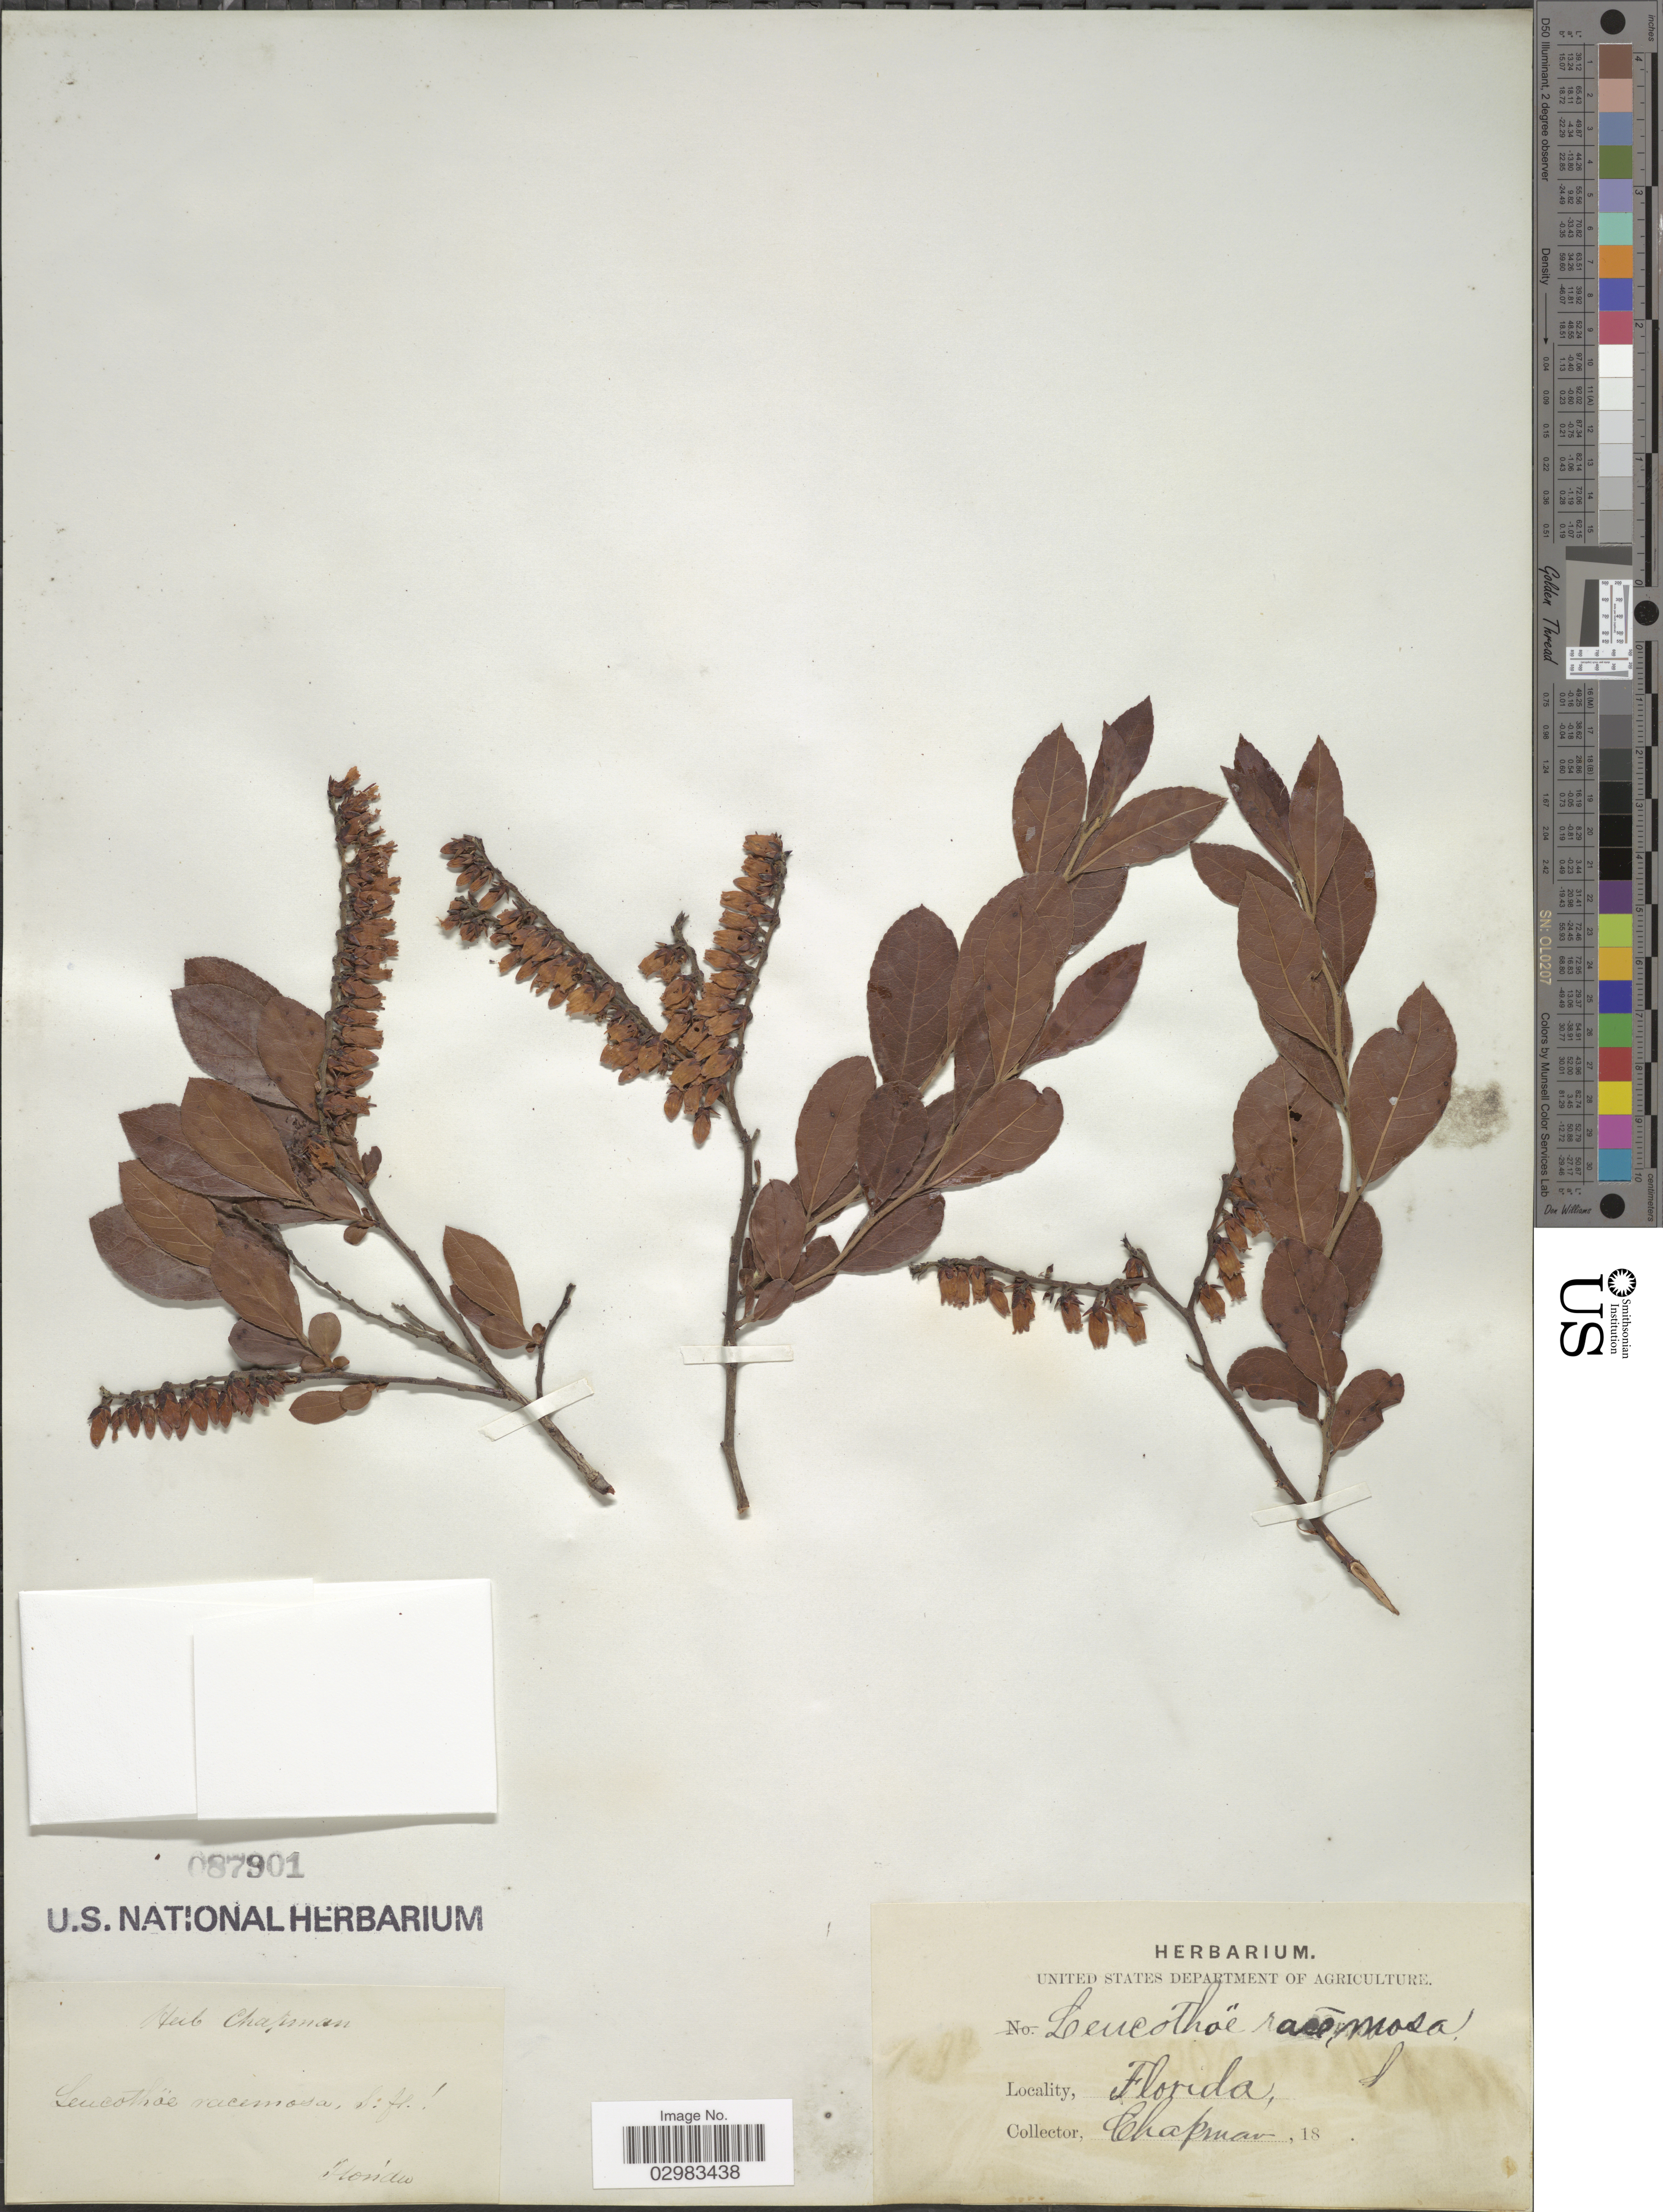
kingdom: Plantae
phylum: Tracheophyta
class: Magnoliopsida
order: Ericales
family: Ericaceae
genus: Leucothoe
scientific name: Leucothoë racemosa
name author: (L.) A. Gray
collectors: A. Chapman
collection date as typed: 18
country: United States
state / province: Florida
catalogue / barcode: US 87901